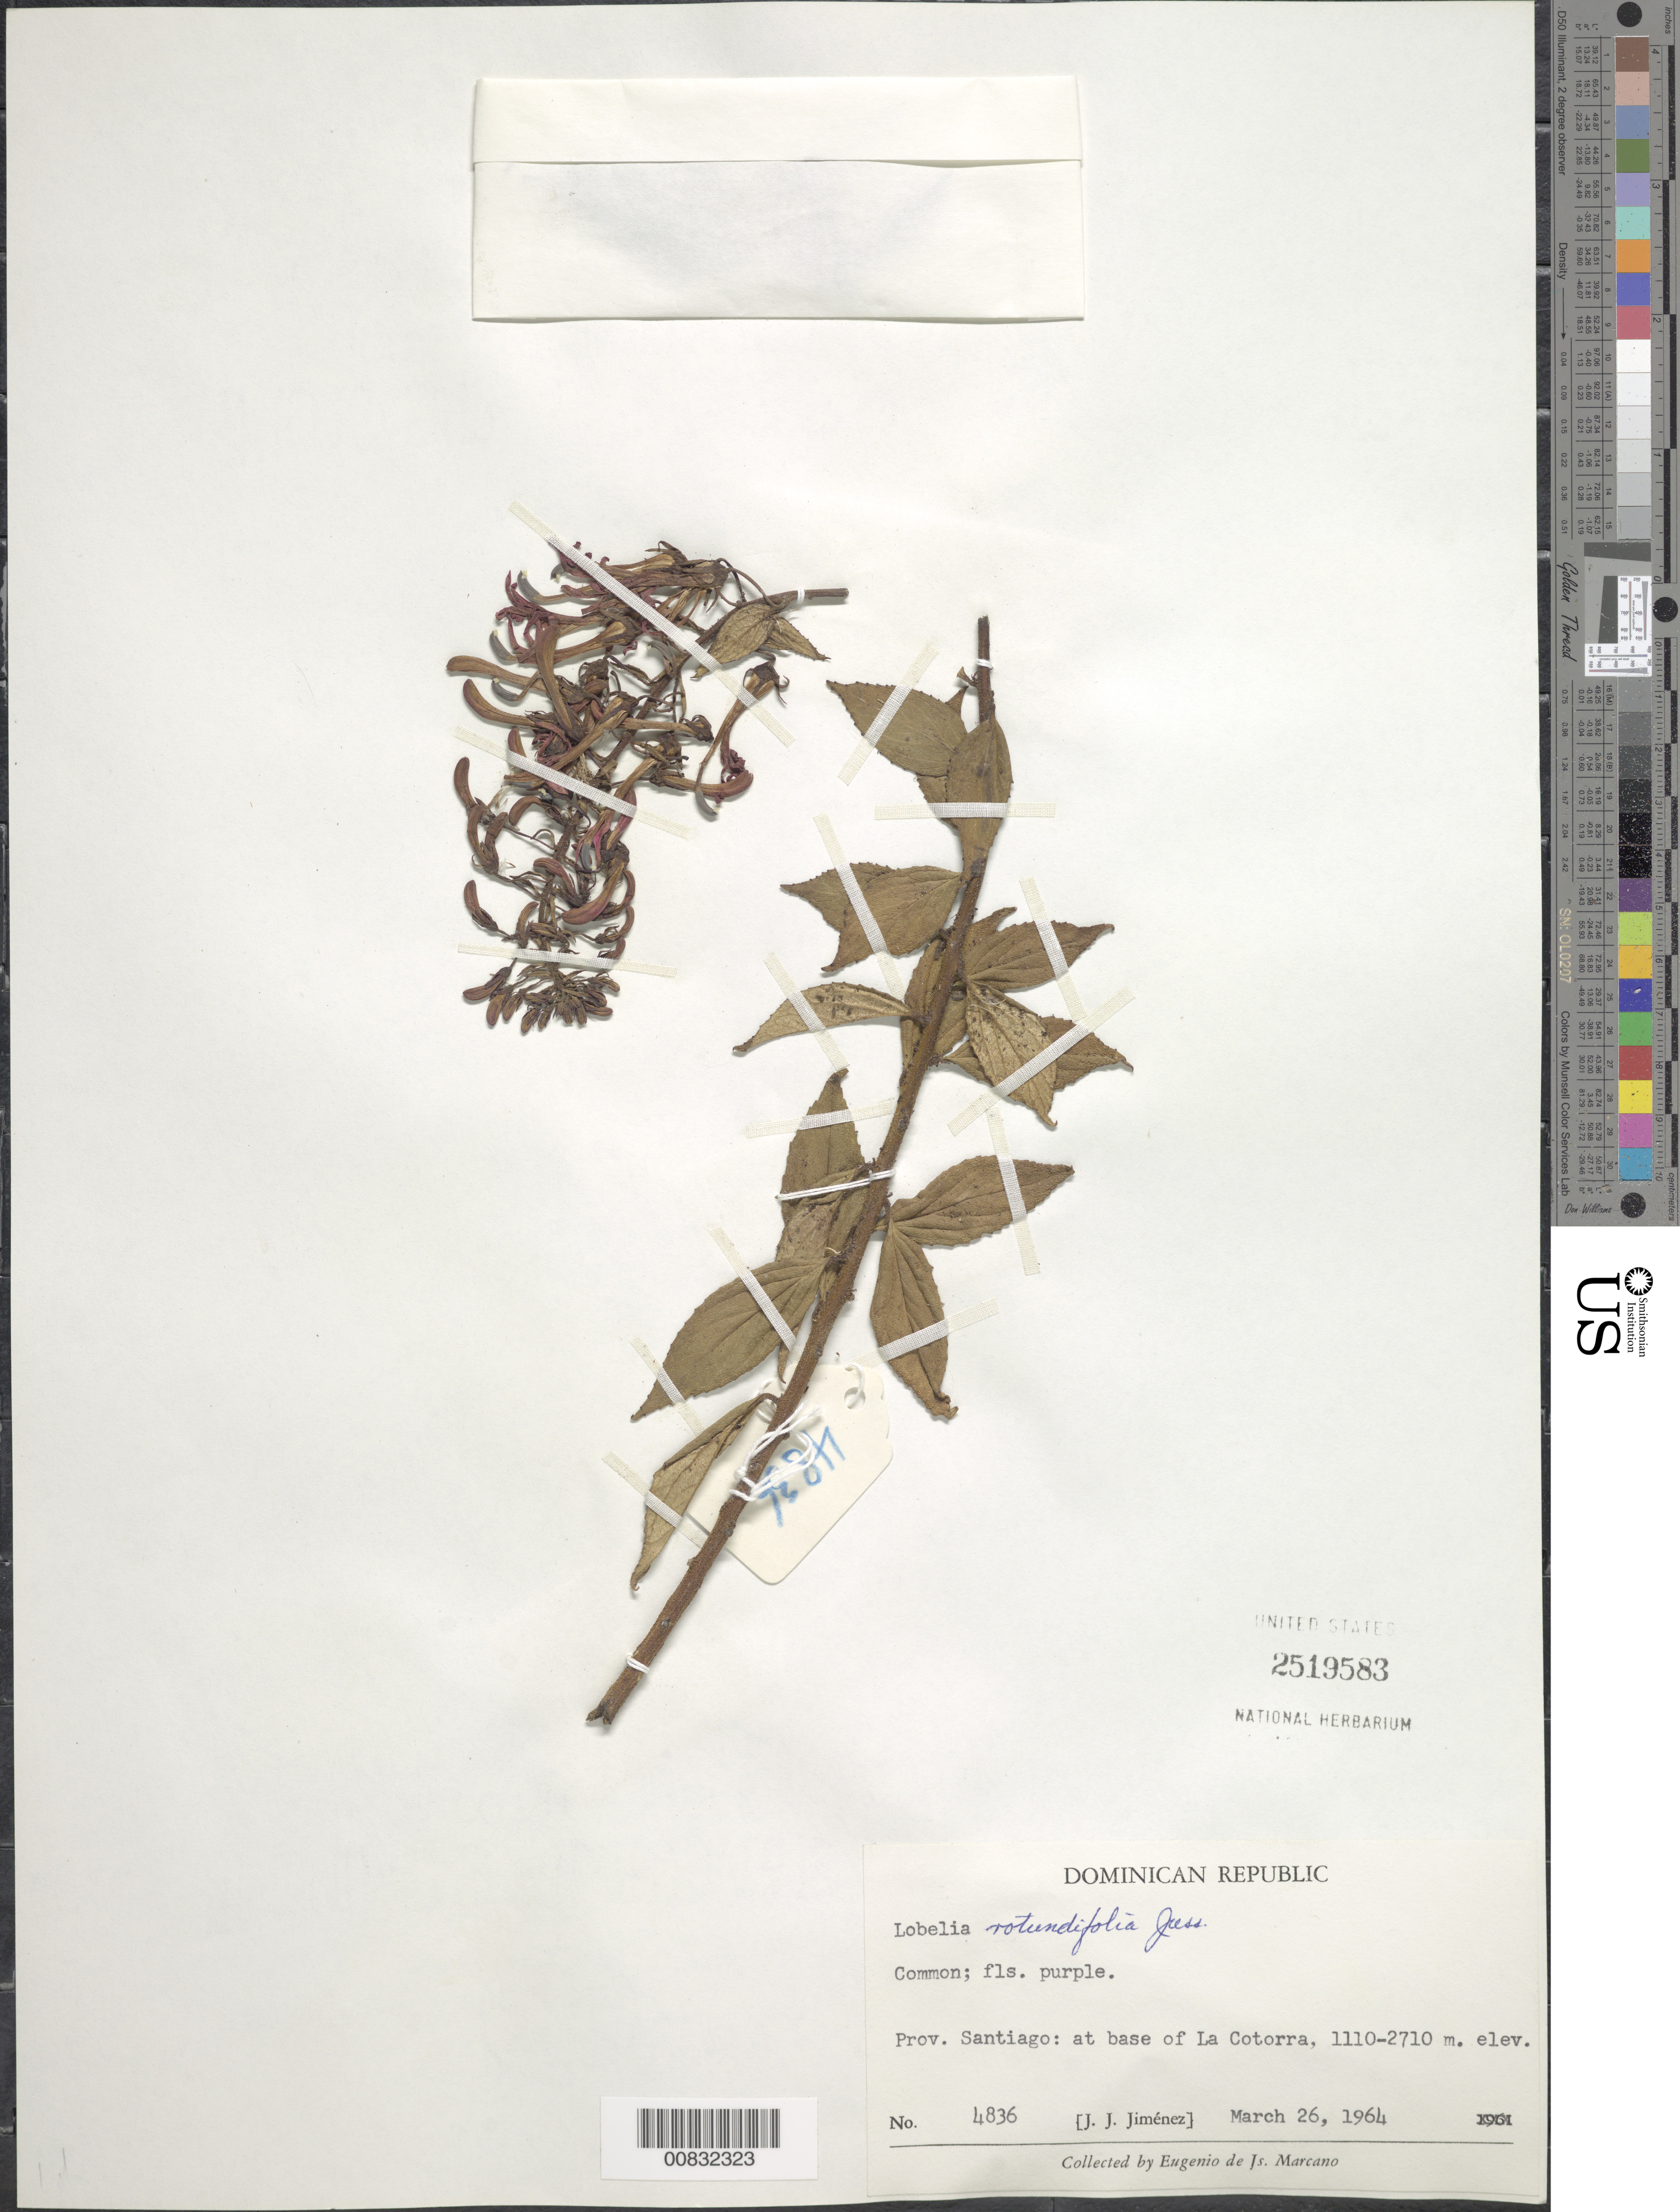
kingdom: Plantae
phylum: Tracheophyta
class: Magnoliopsida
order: Asterales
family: Campanulaceae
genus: Lobelia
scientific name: Lobelia rotundifolia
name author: Juss. ex A. DC.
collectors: J. J. Jiménez Almonte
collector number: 4836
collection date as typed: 26 Mar 1964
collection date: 1964-03-26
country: Dominican Republic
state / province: Santiago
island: Hispaniola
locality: At base of La Cotorra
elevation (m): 1110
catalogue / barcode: US 2519583